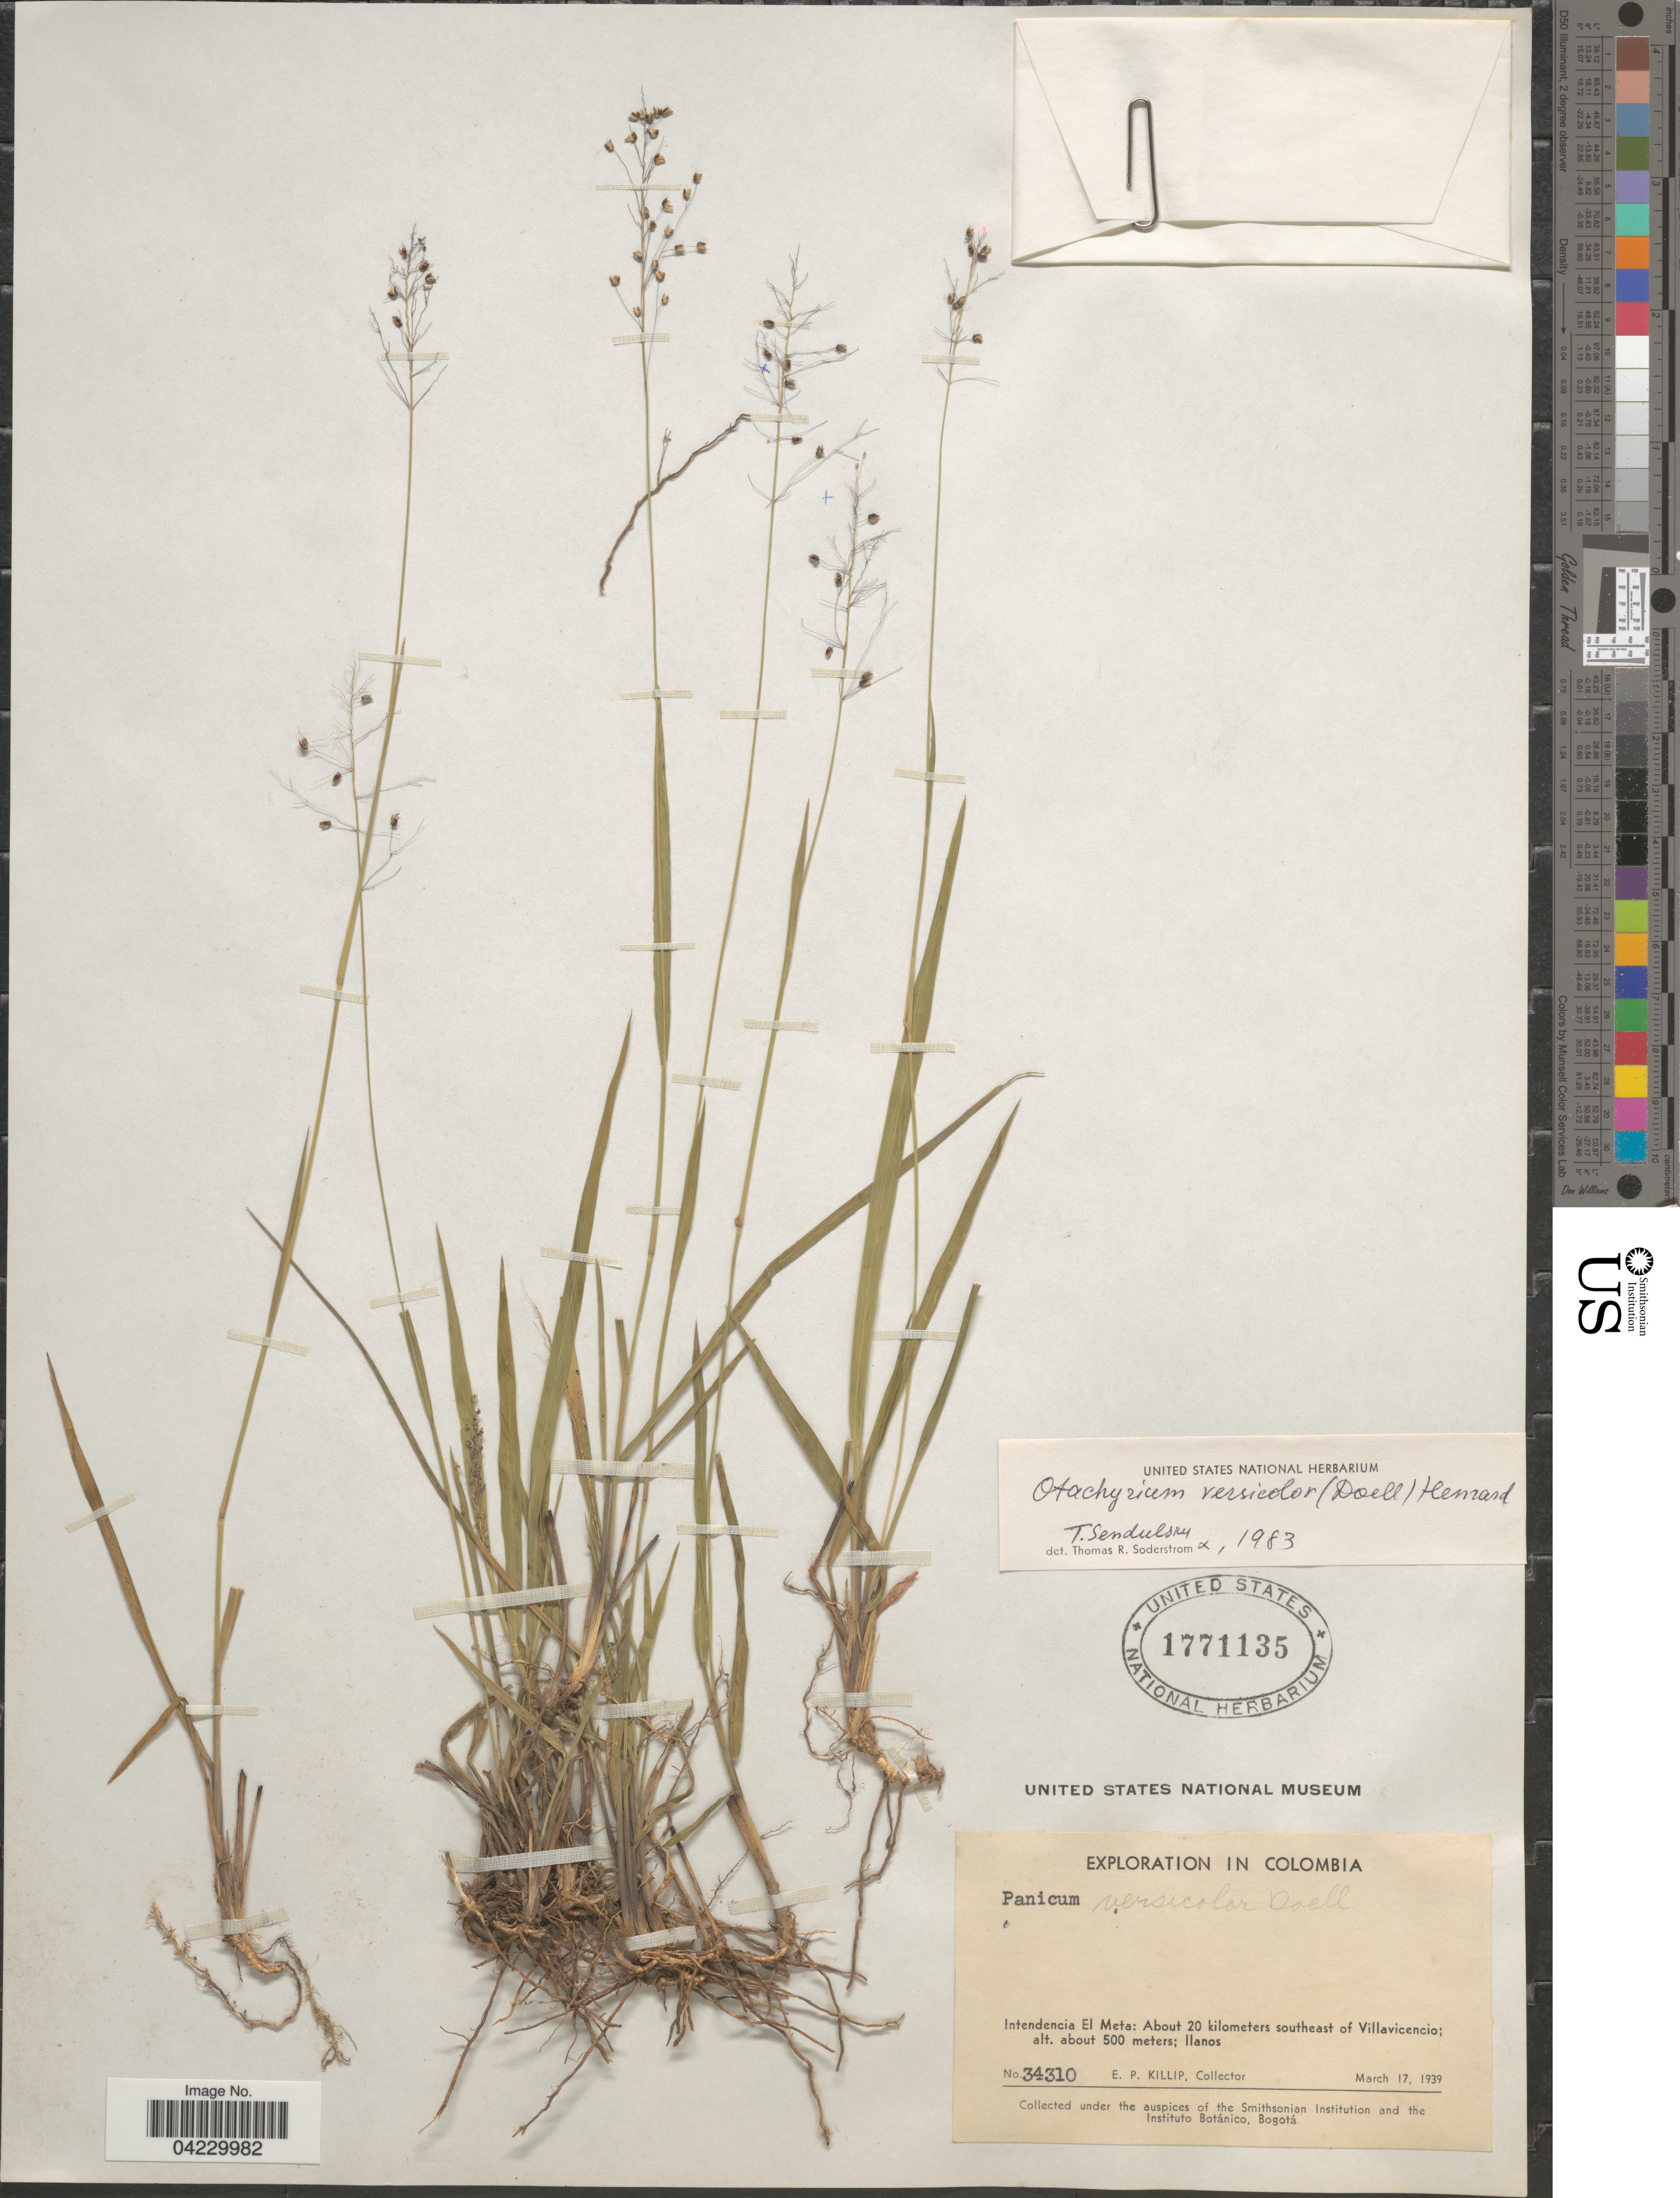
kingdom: Plantae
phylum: Tracheophyta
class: Liliopsida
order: Poales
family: Poaceae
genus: Otachyrium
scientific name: Otachyrium versicolor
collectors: E. P. Killip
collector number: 34310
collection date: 1939-03-17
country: Colombia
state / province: Meta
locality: Exploration in Colombia. Intendencia El Meta: About 20 kilometers southeast of Villavicencio; llanos.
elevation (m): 500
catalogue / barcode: US 1771135